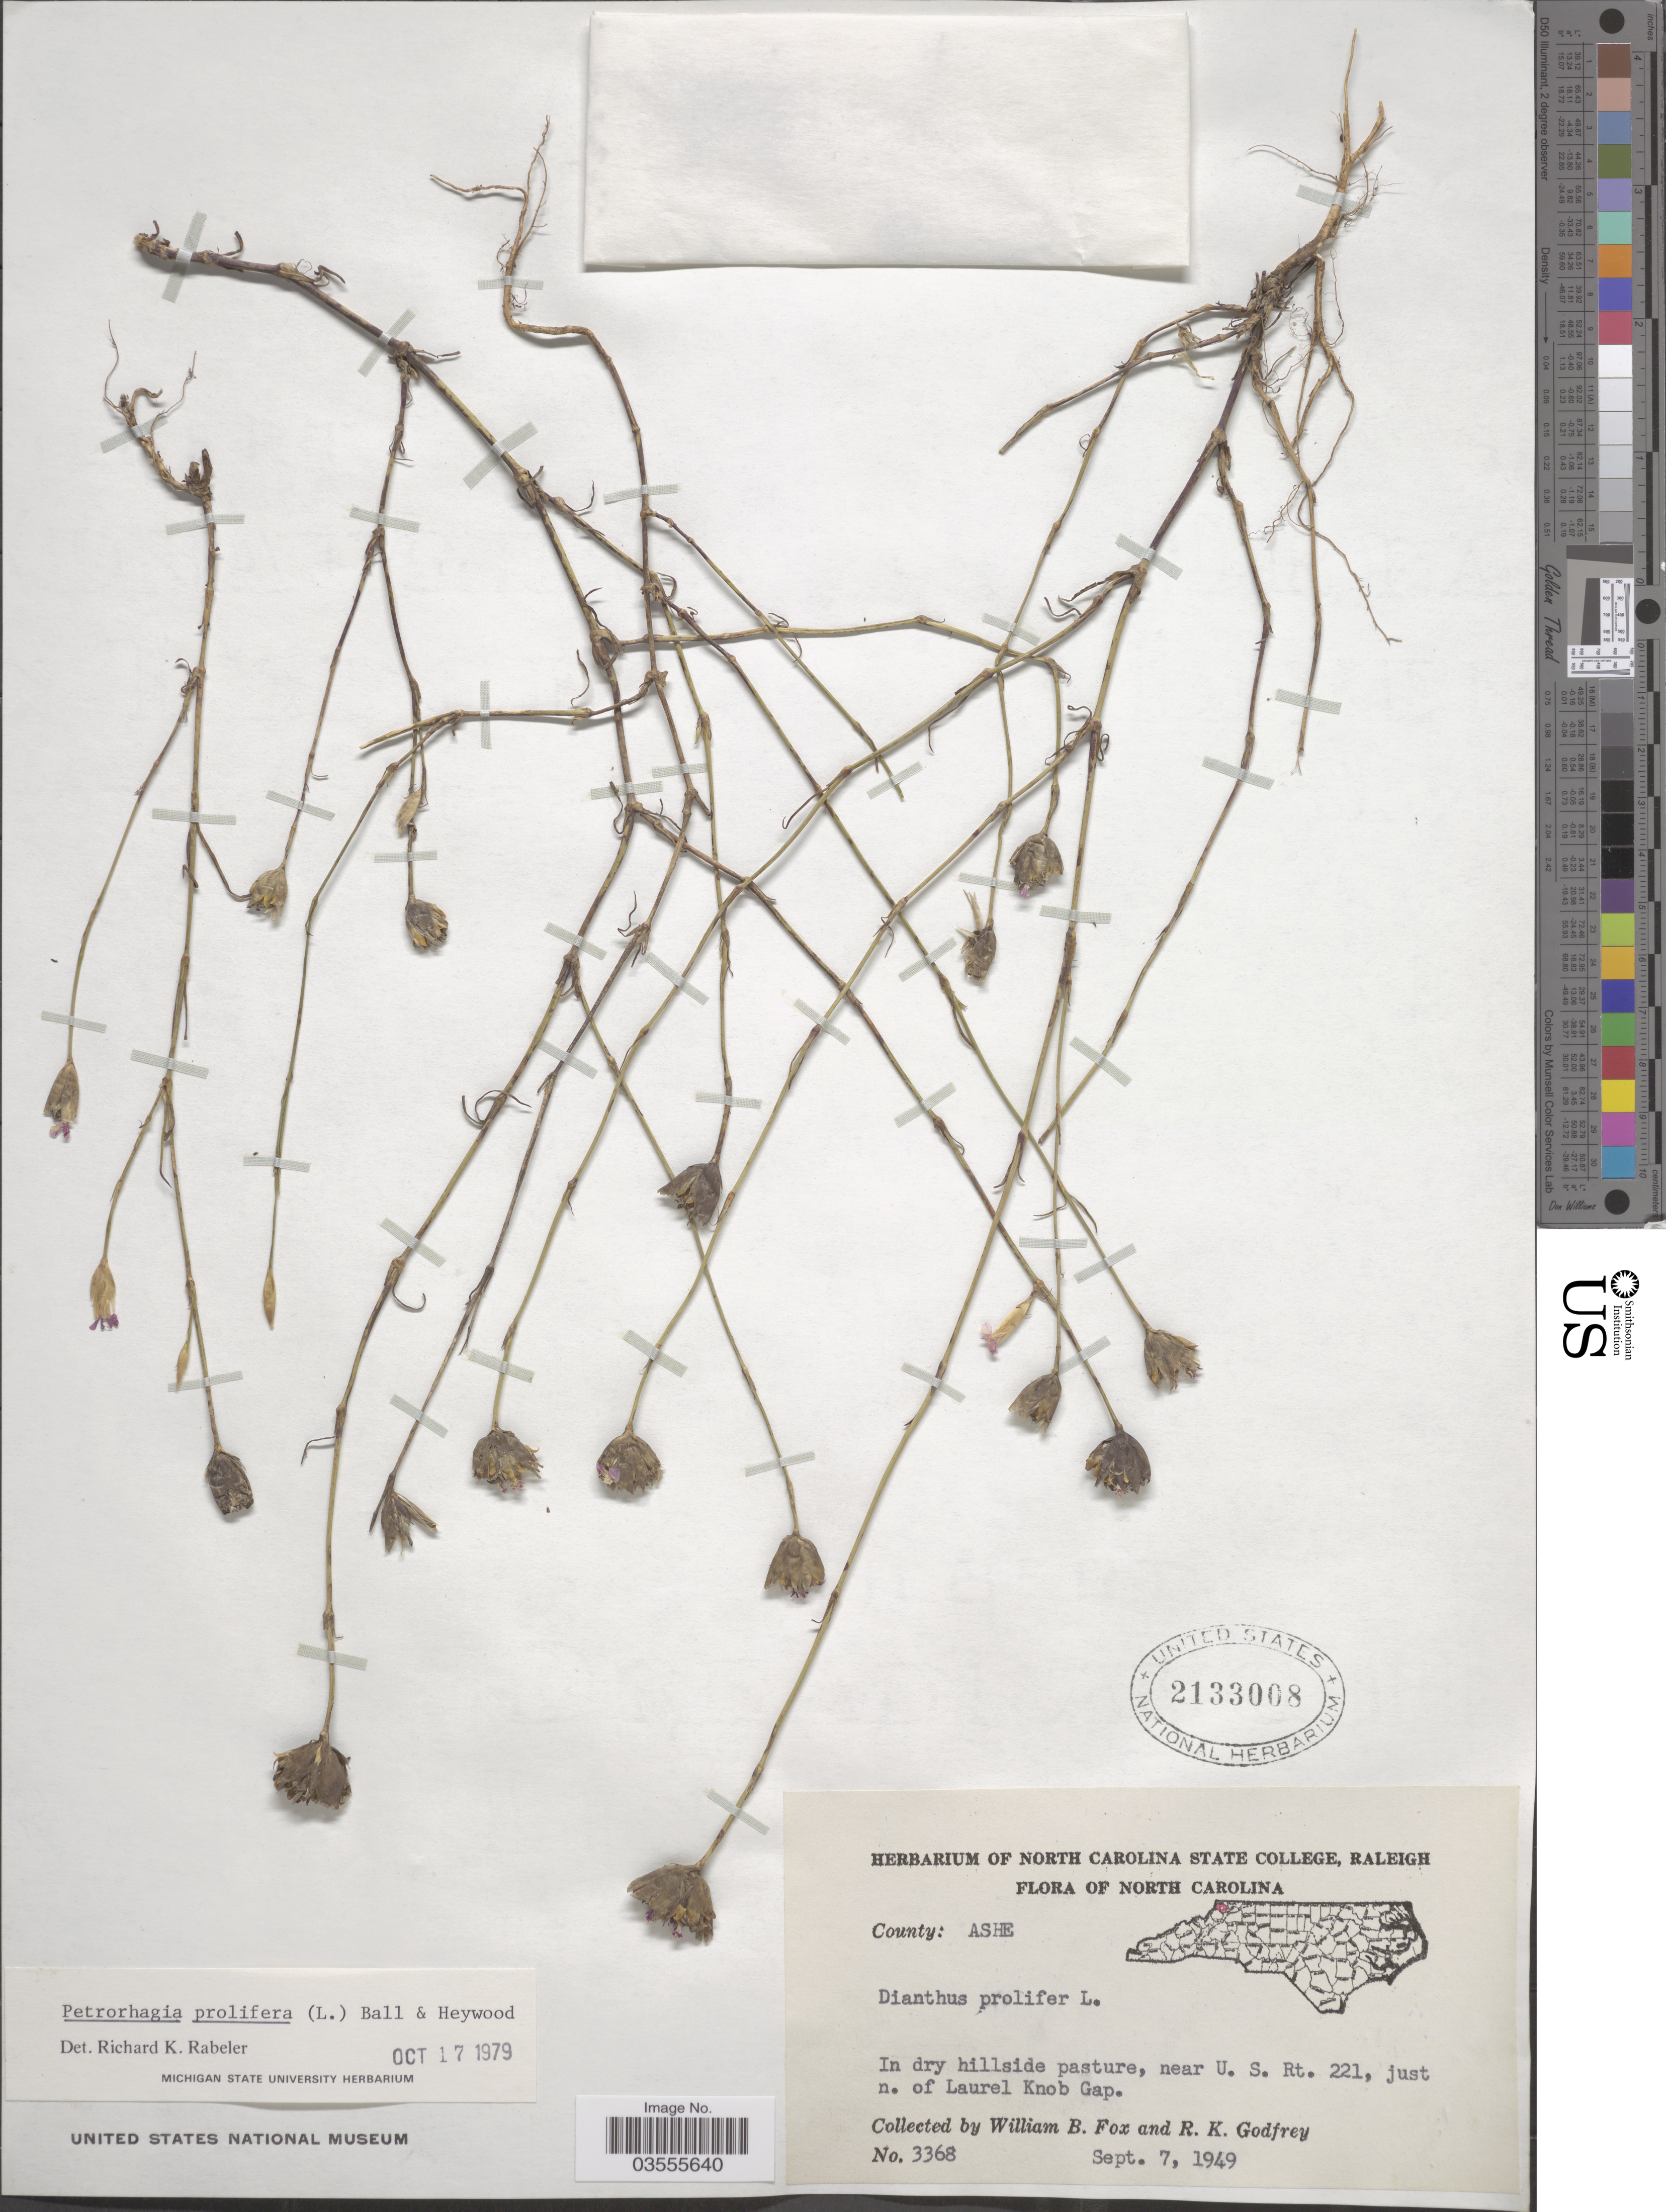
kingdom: Plantae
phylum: Tracheophyta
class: Magnoliopsida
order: Caryophyllales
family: Caryophyllaceae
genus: Petrorhagia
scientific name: Petrorhagia prolifera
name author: (L.) P.W. Ball & Heywood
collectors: W. B. Fox & R. K. Godfrey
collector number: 3368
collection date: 1949-09-07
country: United States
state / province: North Carolina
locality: County: Ashe. Near U. S. Rt. 221, just n. of Laurel Knob Gap.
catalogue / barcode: US 2133008